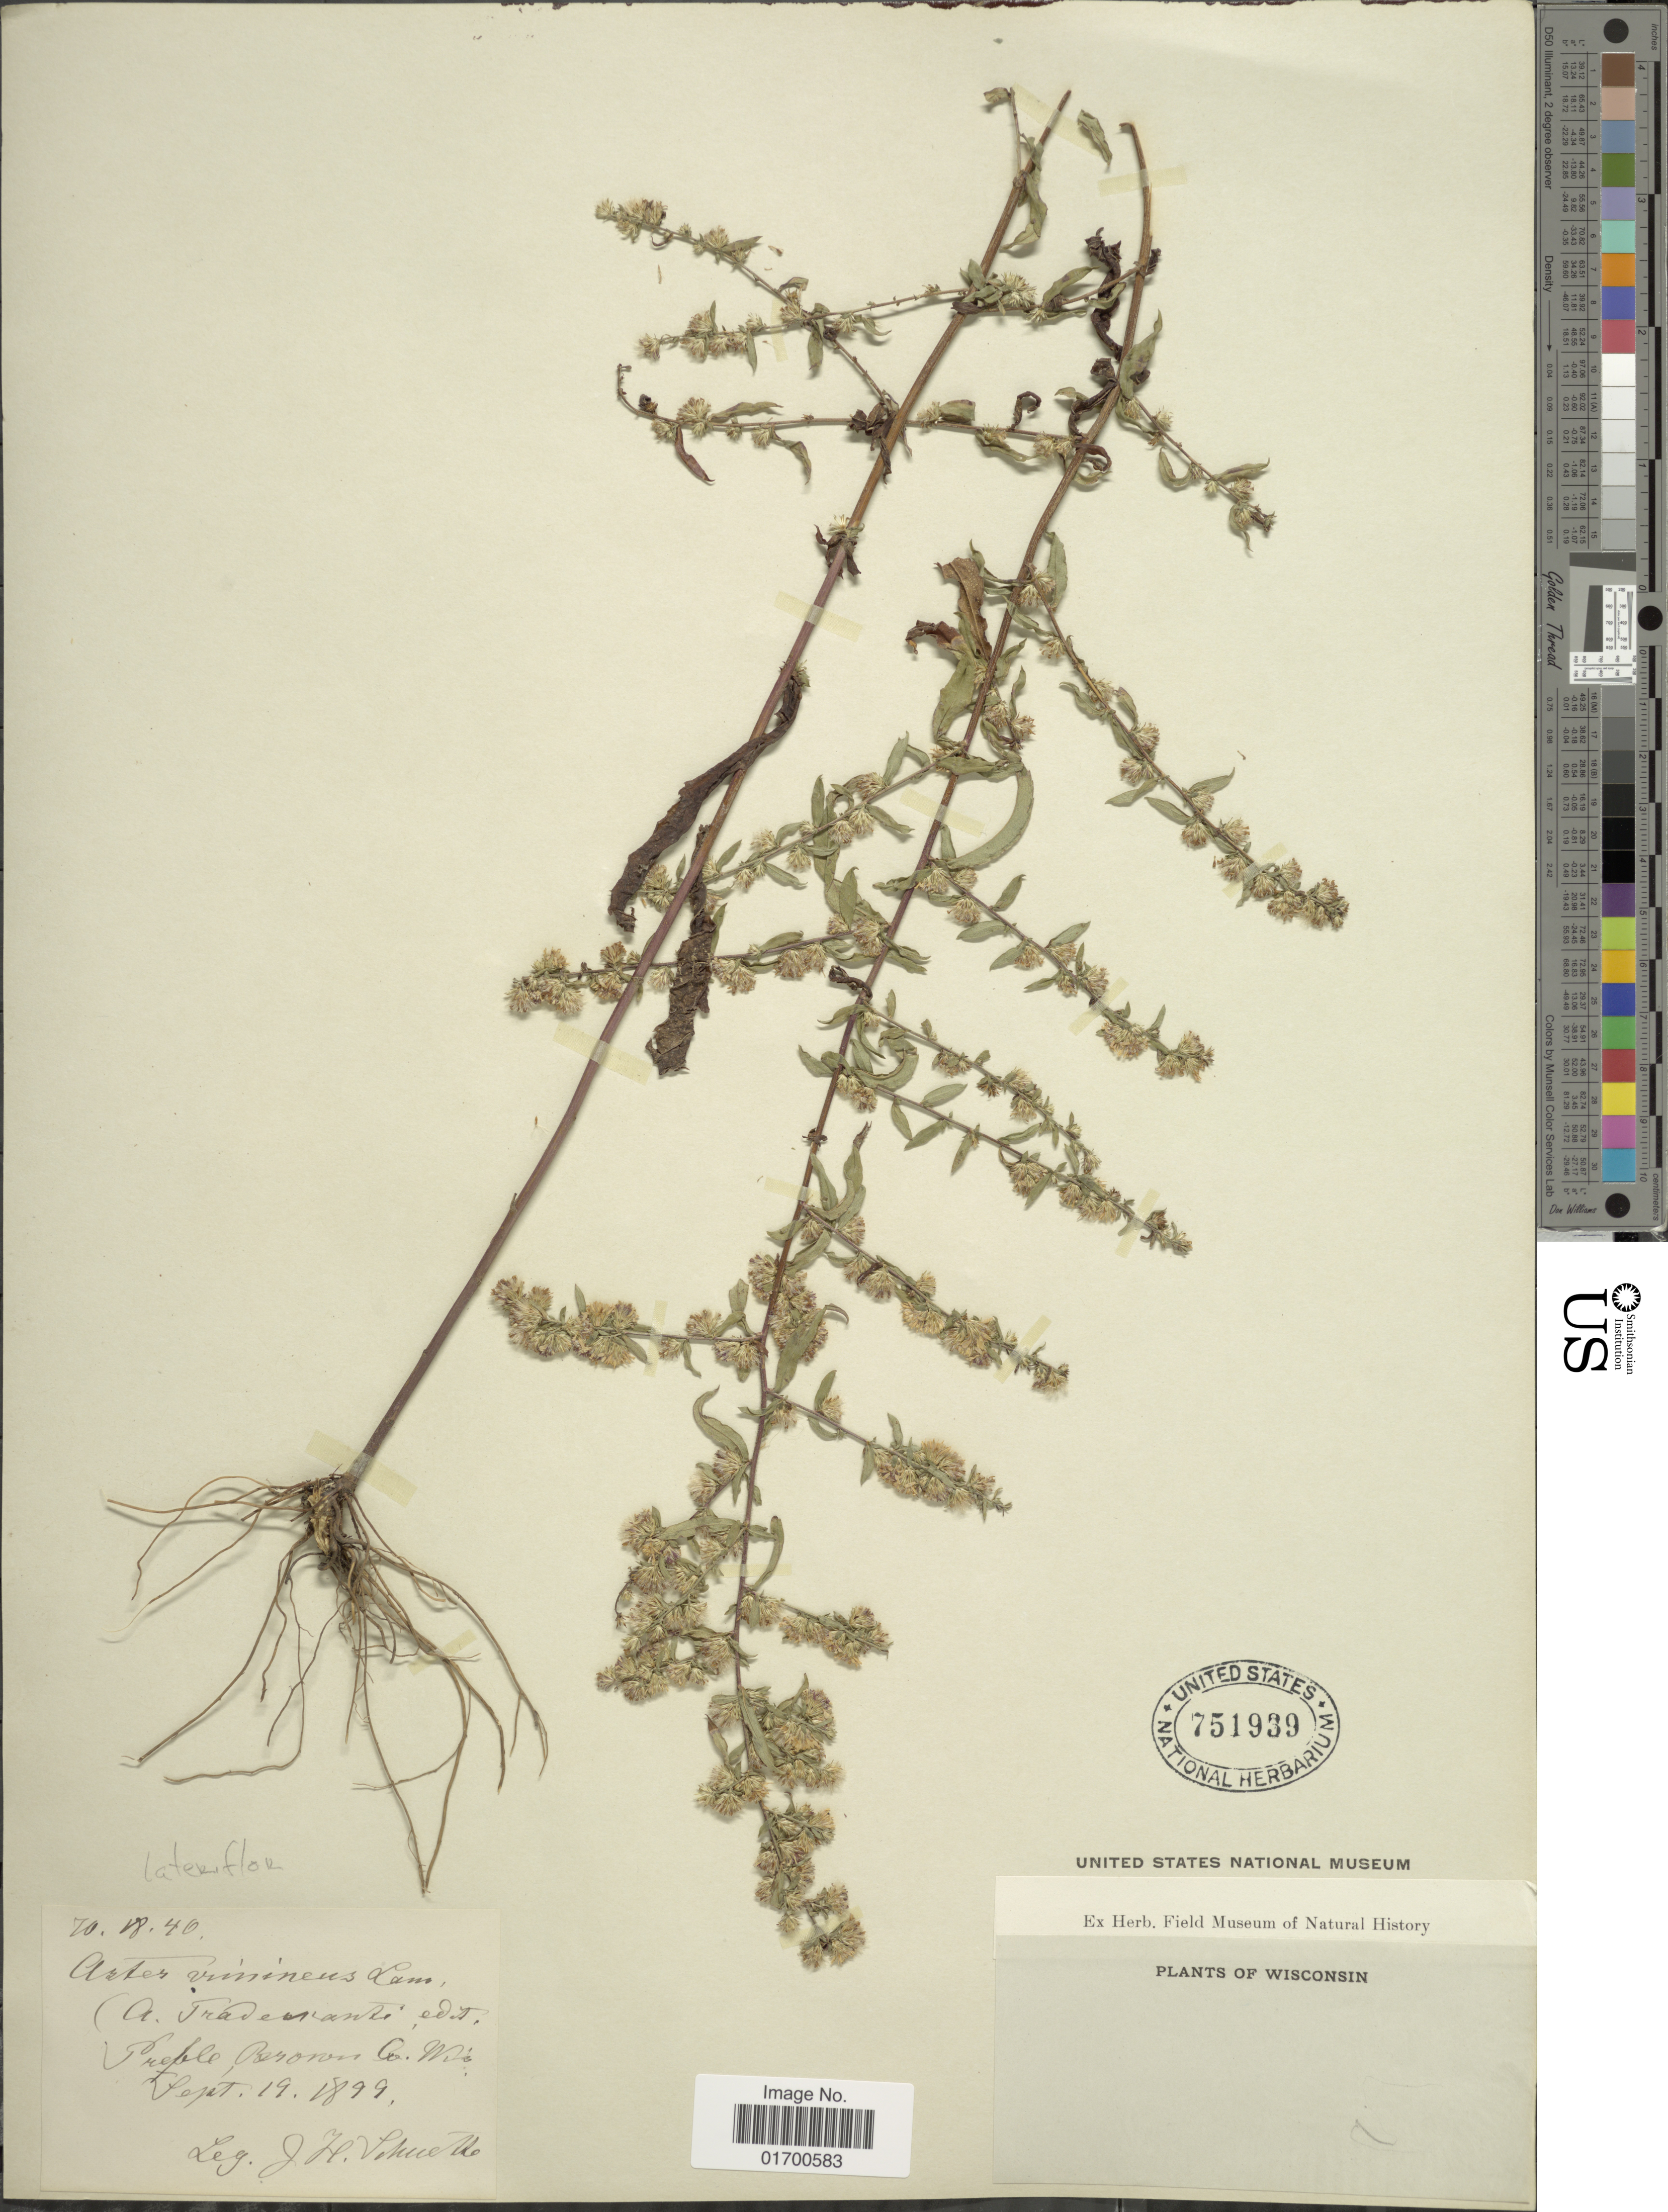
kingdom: Plantae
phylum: Tracheophyta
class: Magnoliopsida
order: Asterales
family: Asteraceae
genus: Symphyotrichum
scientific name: Symphyotrichum lateriflorum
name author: (L.) Á. Löve & D. Löve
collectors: J. H. Schuette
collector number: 70.08.40?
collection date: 1899-09-19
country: United States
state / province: Wisconsin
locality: Preble, Brown Co.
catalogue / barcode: US 751939